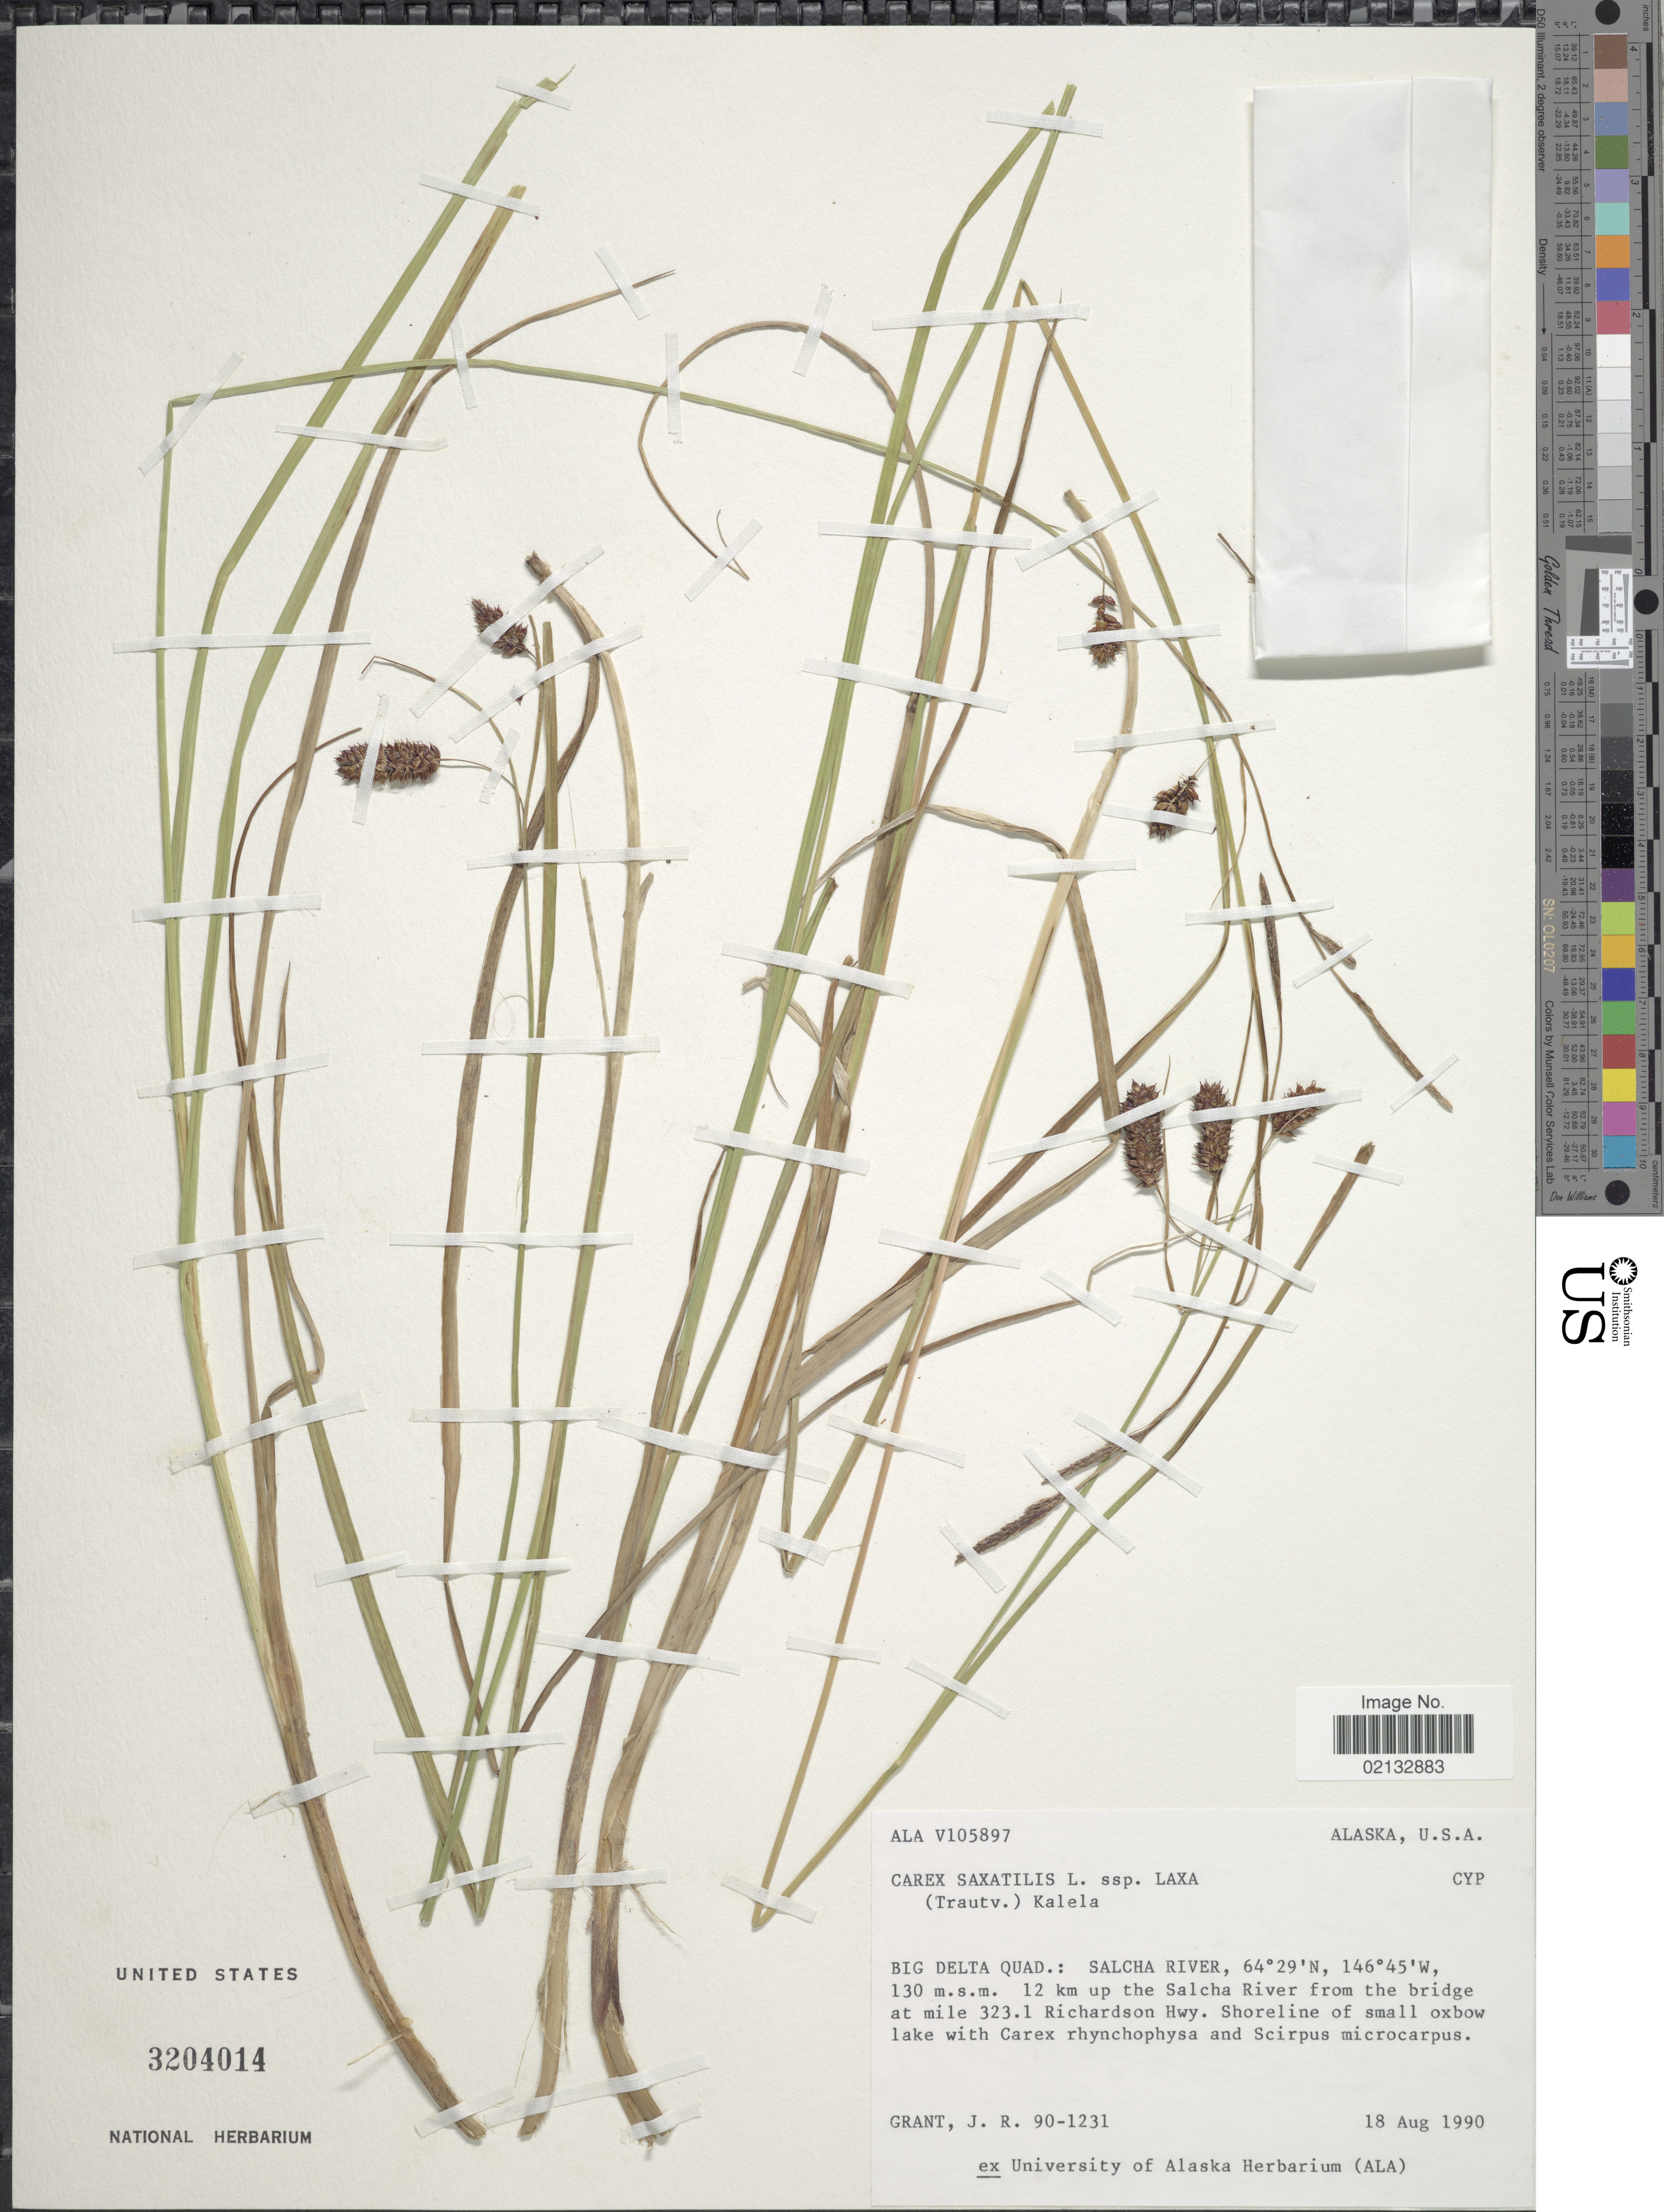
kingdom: Plantae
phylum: Tracheophyta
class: Liliopsida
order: Poales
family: Cyperaceae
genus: Carex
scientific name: Carex saxatilis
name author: L.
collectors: J. Grant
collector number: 90-1231/ALAV105897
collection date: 1990-08-18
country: United States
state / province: Alaska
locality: U.S.A. Big Delta Quad.: Salcha River. 12 km up the Salcha River from bridge at mile 323.1. Richardson Hwy.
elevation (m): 130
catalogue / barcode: US 3204014